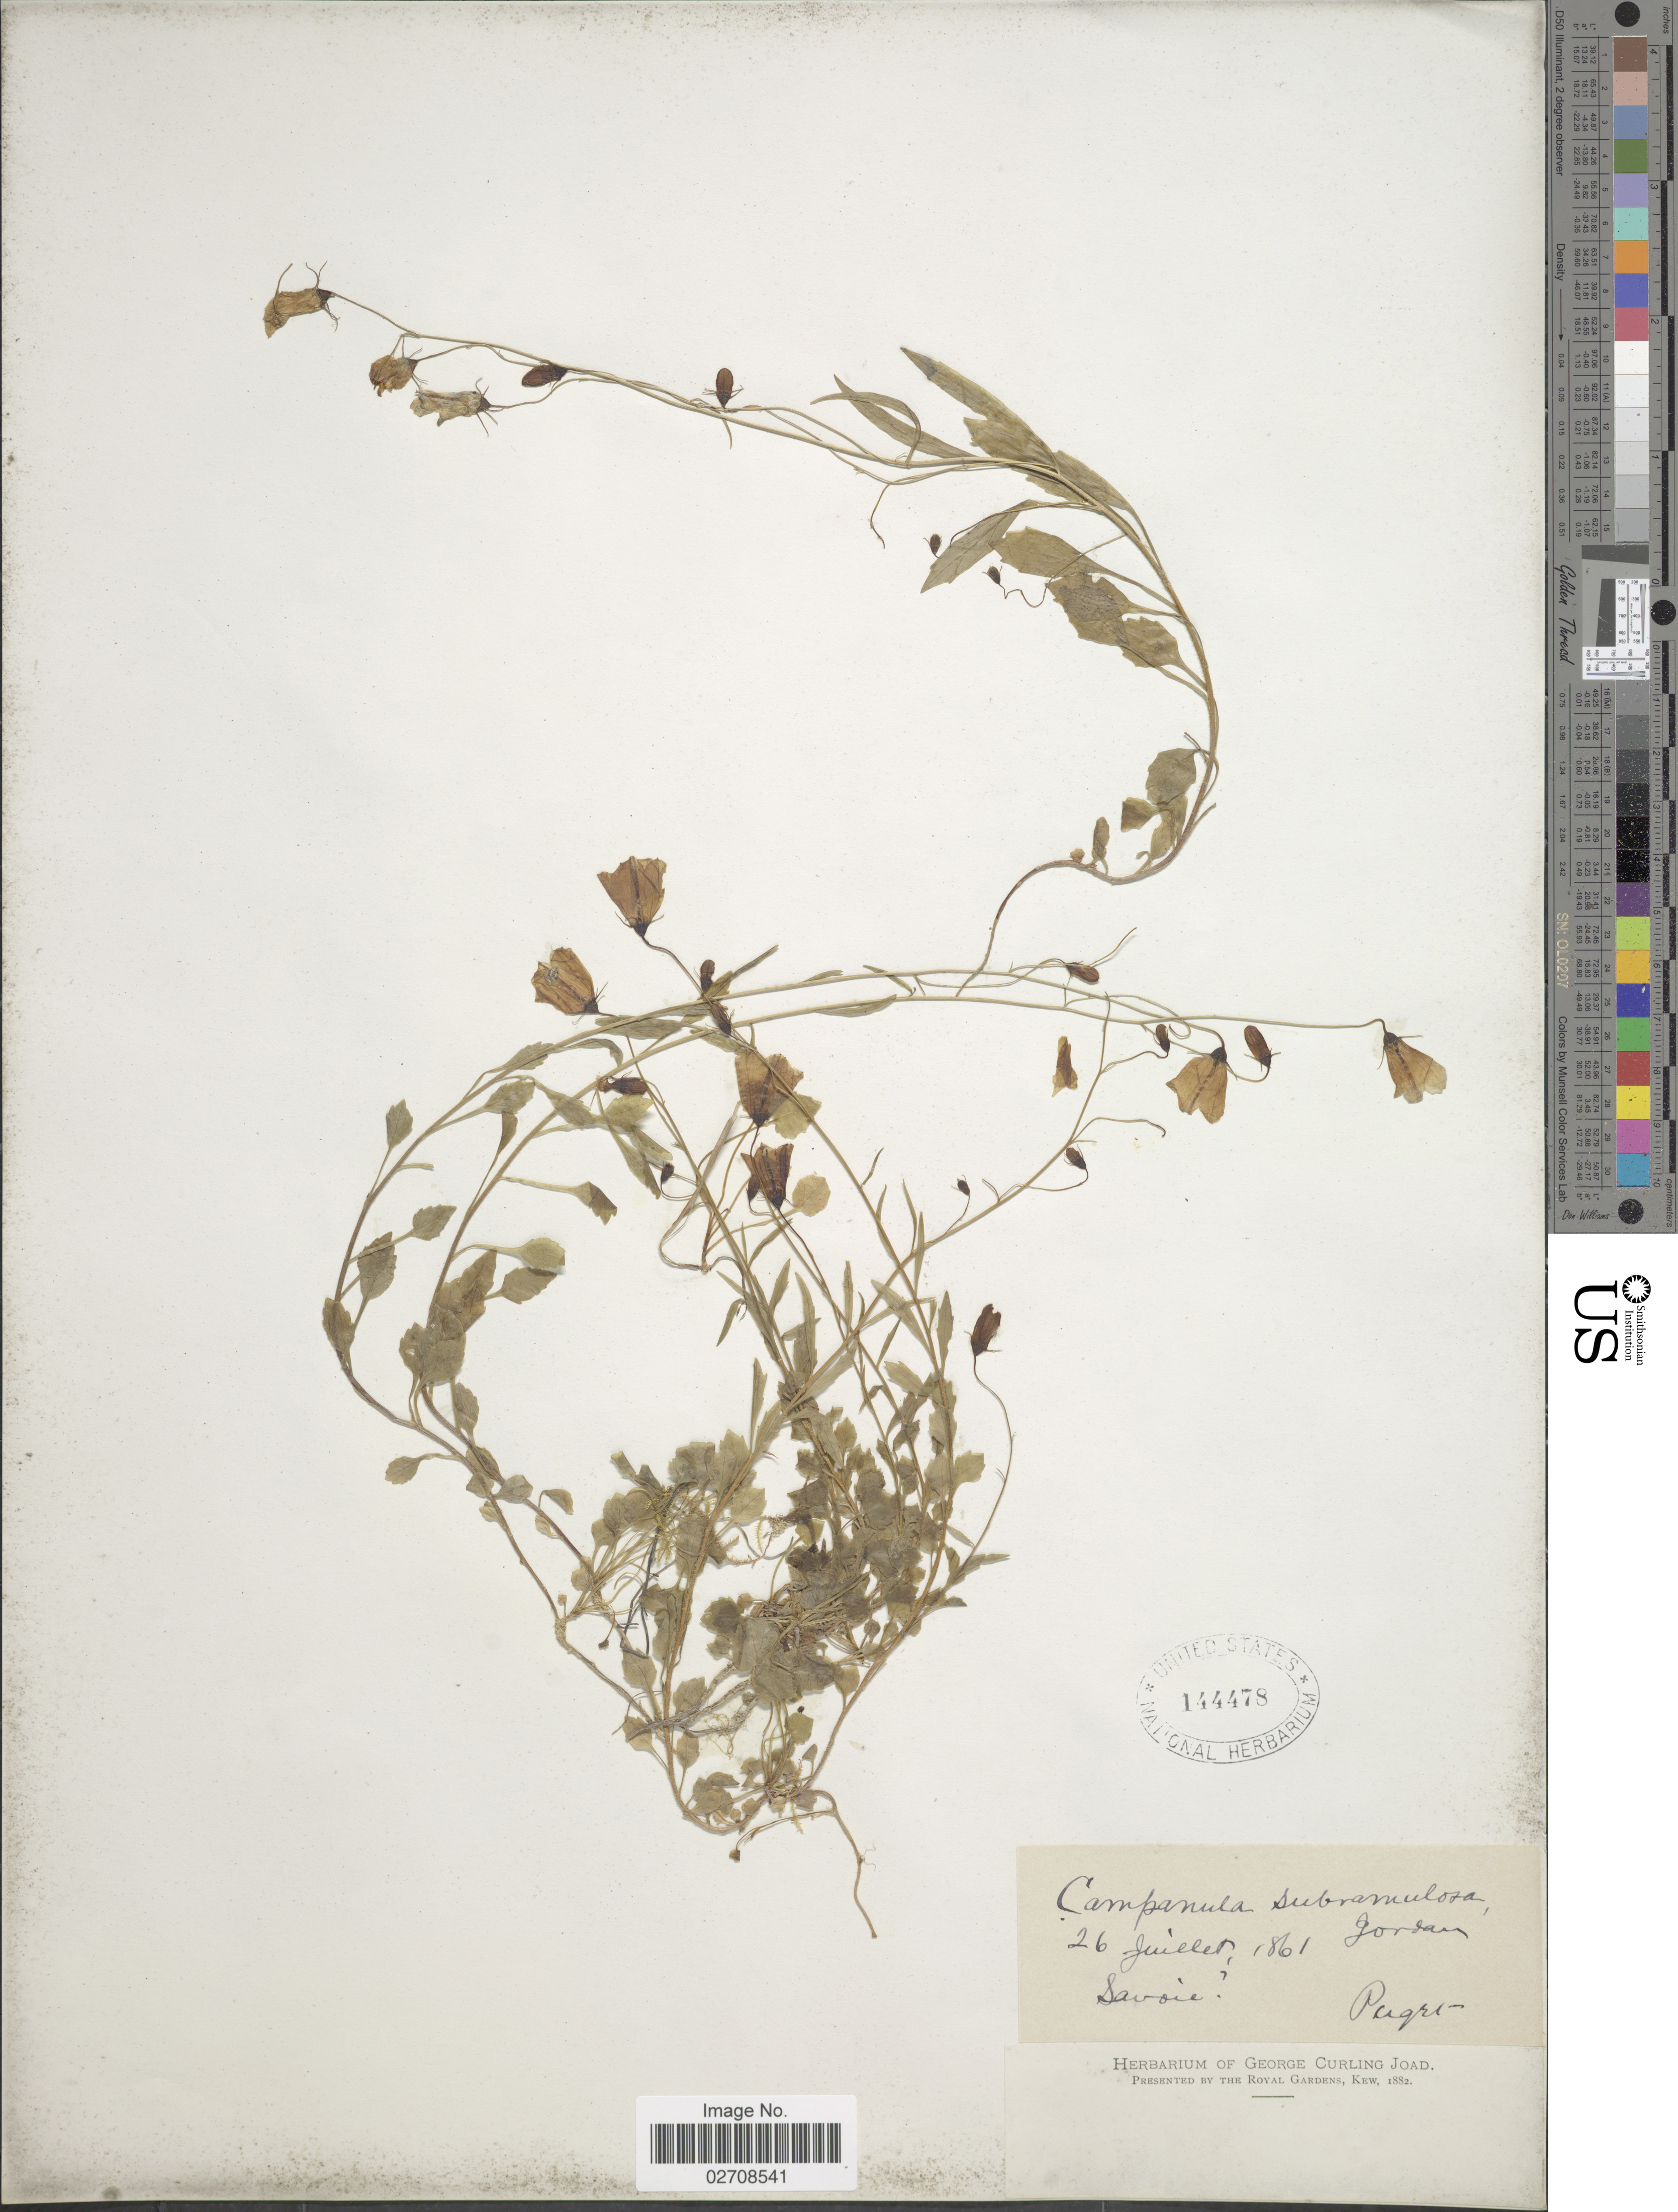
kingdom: Plantae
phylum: Tracheophyta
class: Magnoliopsida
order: Asterales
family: Campanulaceae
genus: Campanula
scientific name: Campanula subramulosa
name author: Jord. ex Gren. & Godr.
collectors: -. Pugh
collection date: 1861-07-26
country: Jordan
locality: Savoie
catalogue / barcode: US 144478